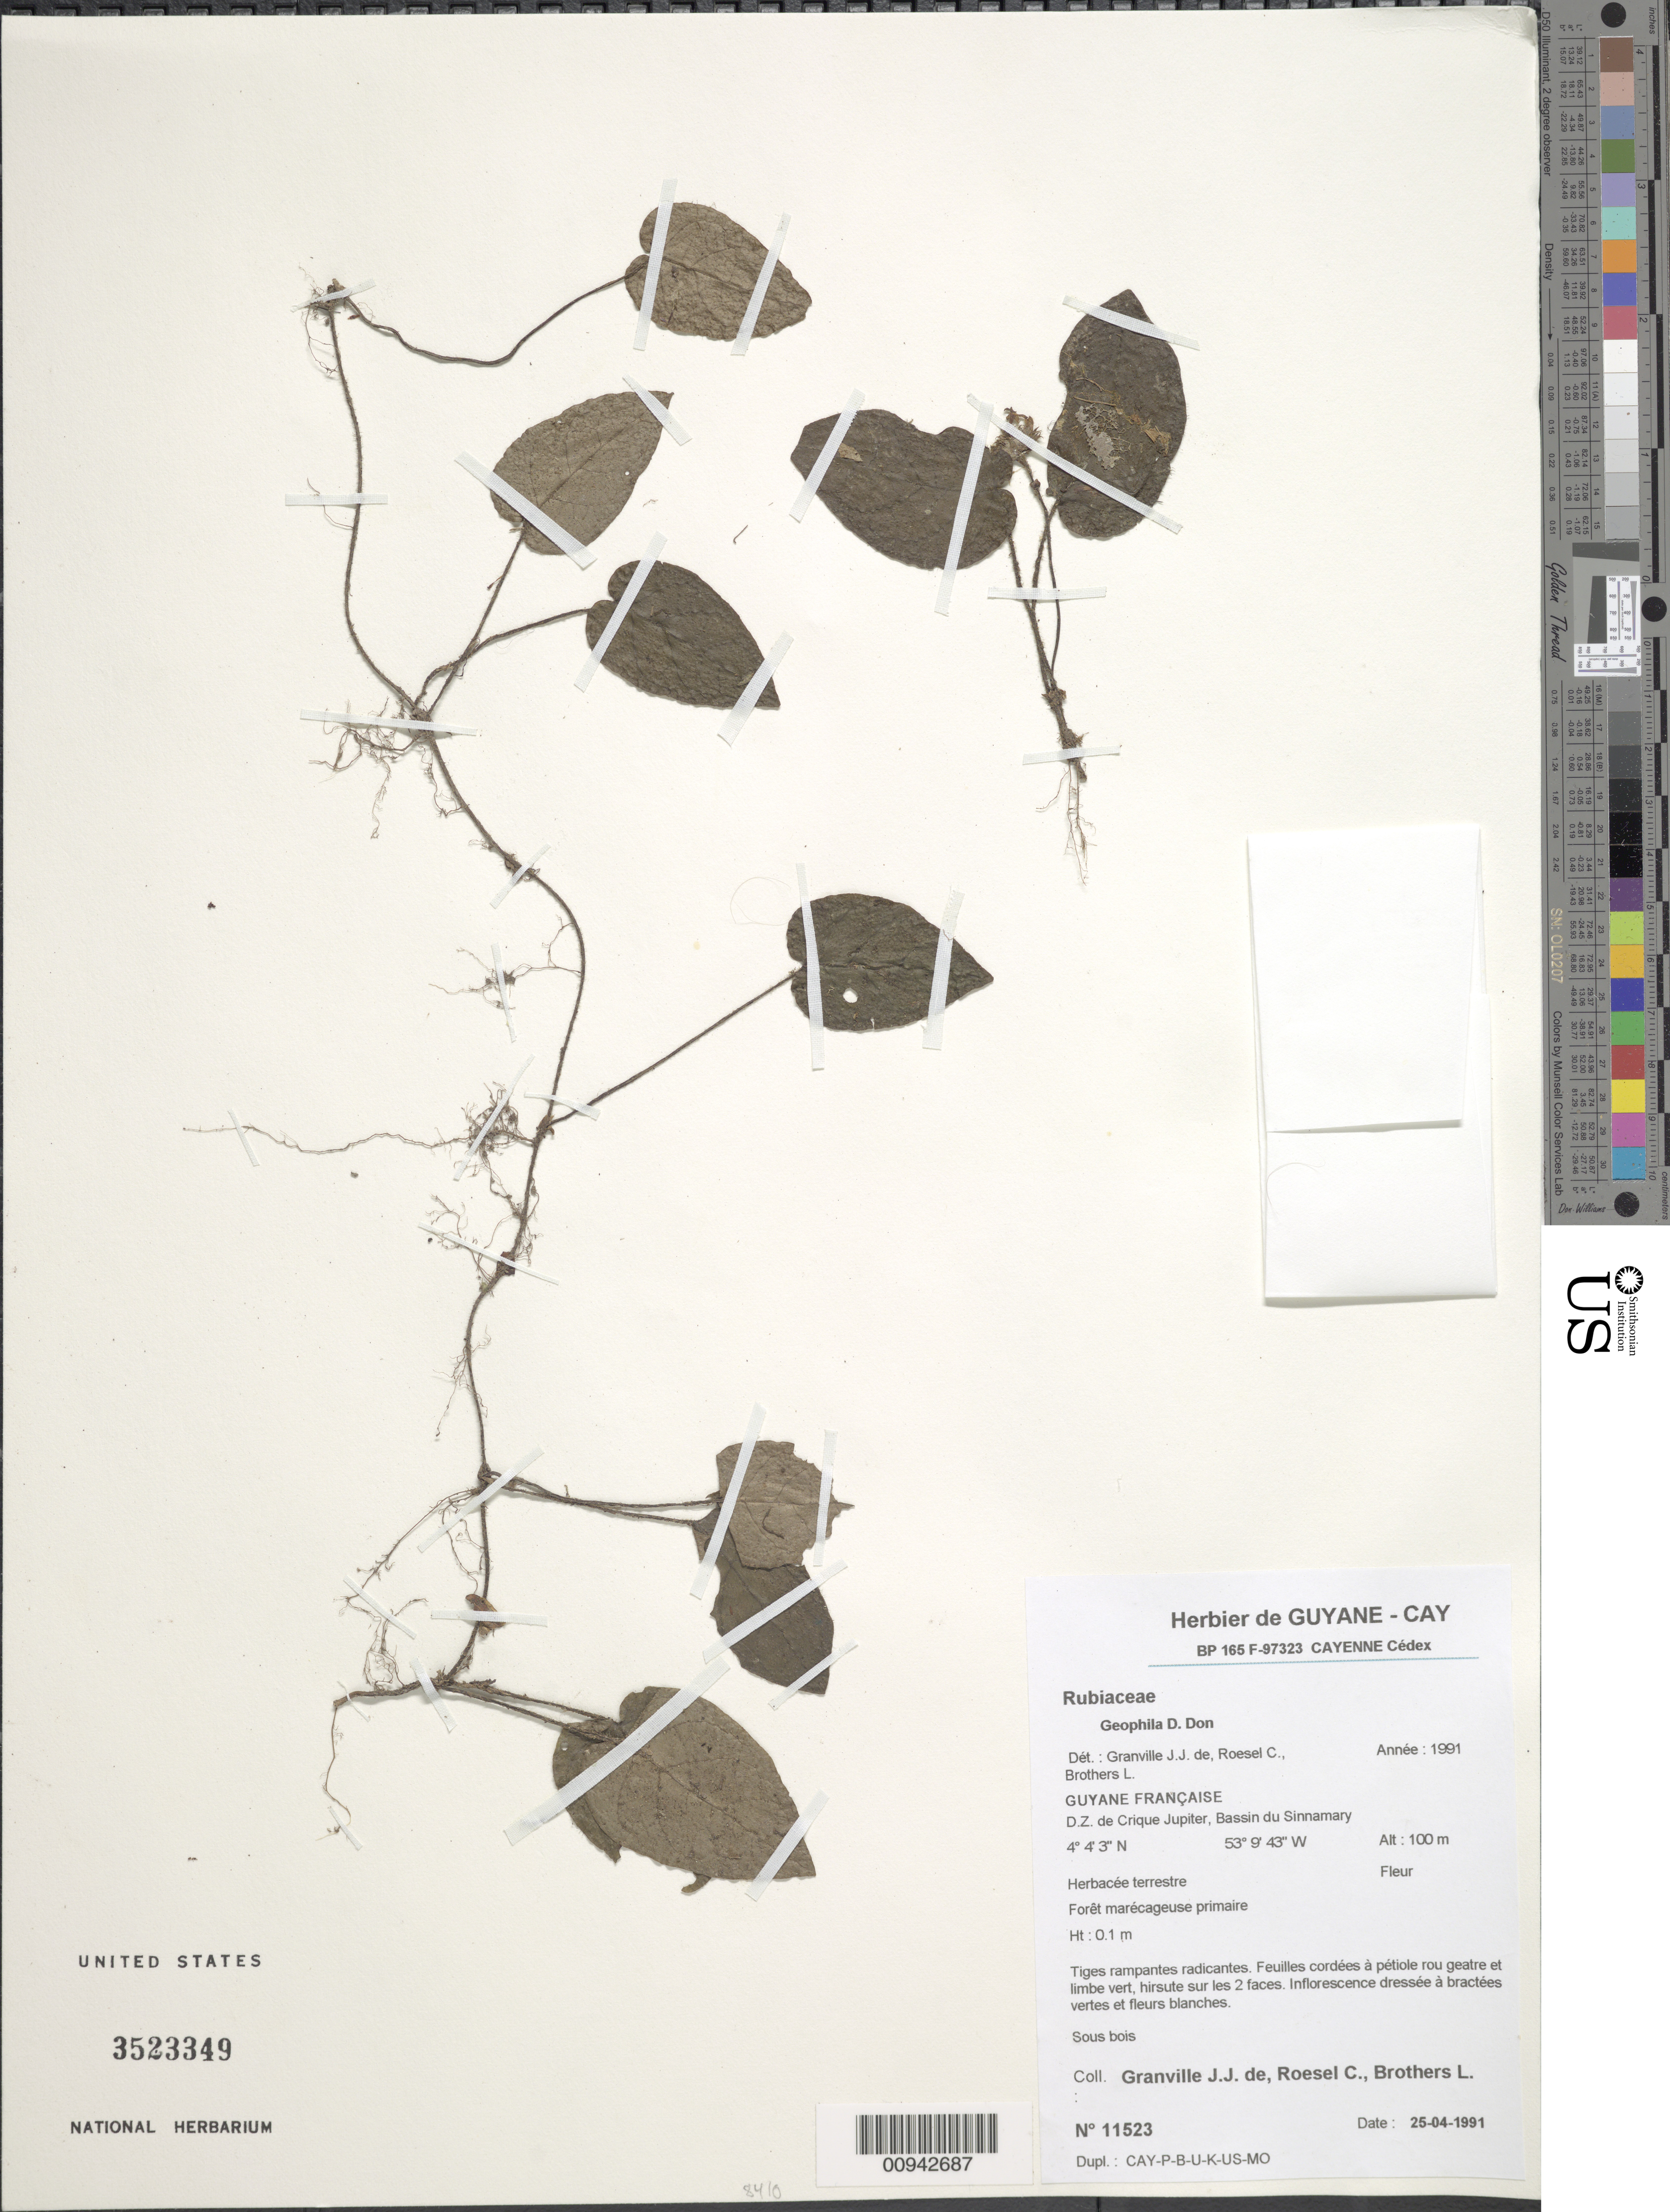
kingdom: Plantae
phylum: Tracheophyta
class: Magnoliopsida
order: Gentianales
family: Rubiaceae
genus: Geophila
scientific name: Geophila sp.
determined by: Granville, J. J.; Roesel, C. S.; Brothers, Leslie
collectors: J.-J. de Granville, C. S. Roesel & L. Brothers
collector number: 11523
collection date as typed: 25-Apr-91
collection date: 1991-04-25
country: French Guiana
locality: D.Z. de Crique Jupiter, Bassin du Sinnamary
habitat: Foret marecageuse primaire. Sous bois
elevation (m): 100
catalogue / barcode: US 3523349